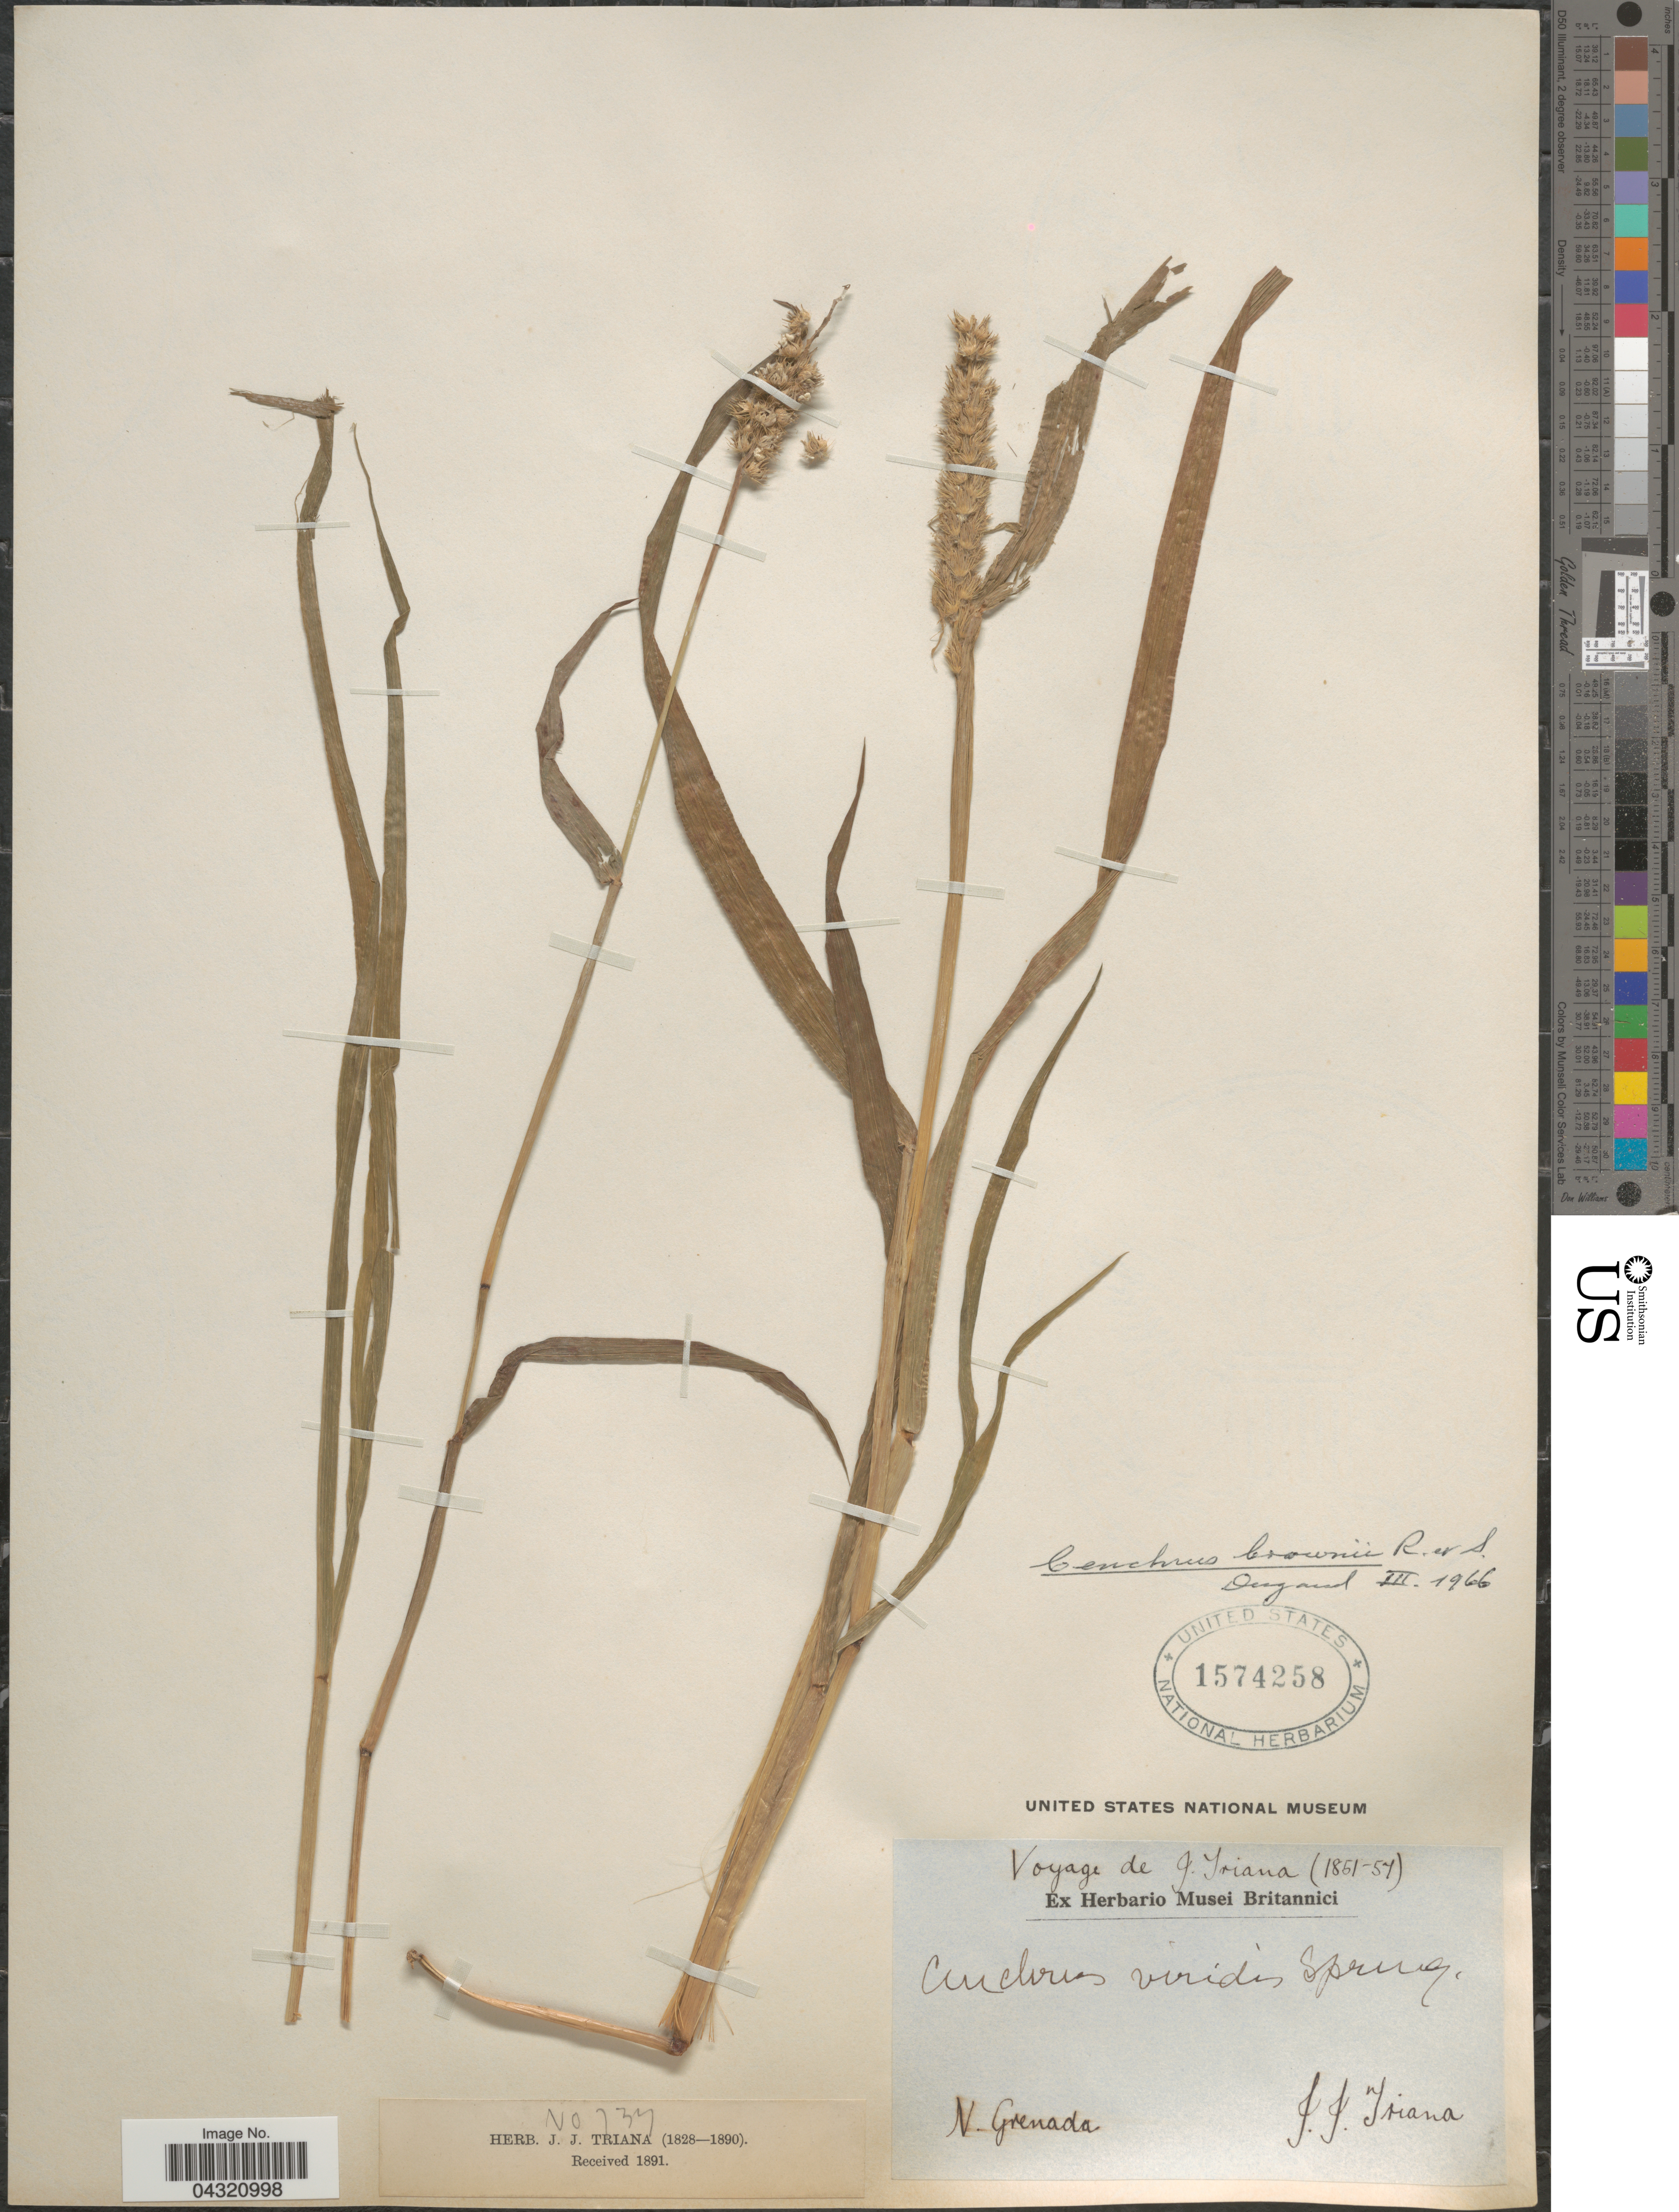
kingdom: Plantae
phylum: Tracheophyta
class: Liliopsida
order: Poales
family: Poaceae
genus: Cenchrus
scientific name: Cenchrus brownii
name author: Roem. & Schult.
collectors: J. J. Triana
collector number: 734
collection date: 1851/1857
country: Colombia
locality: Voyage de G. Triana (1851-57). N. Grenada.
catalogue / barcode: US 1574258